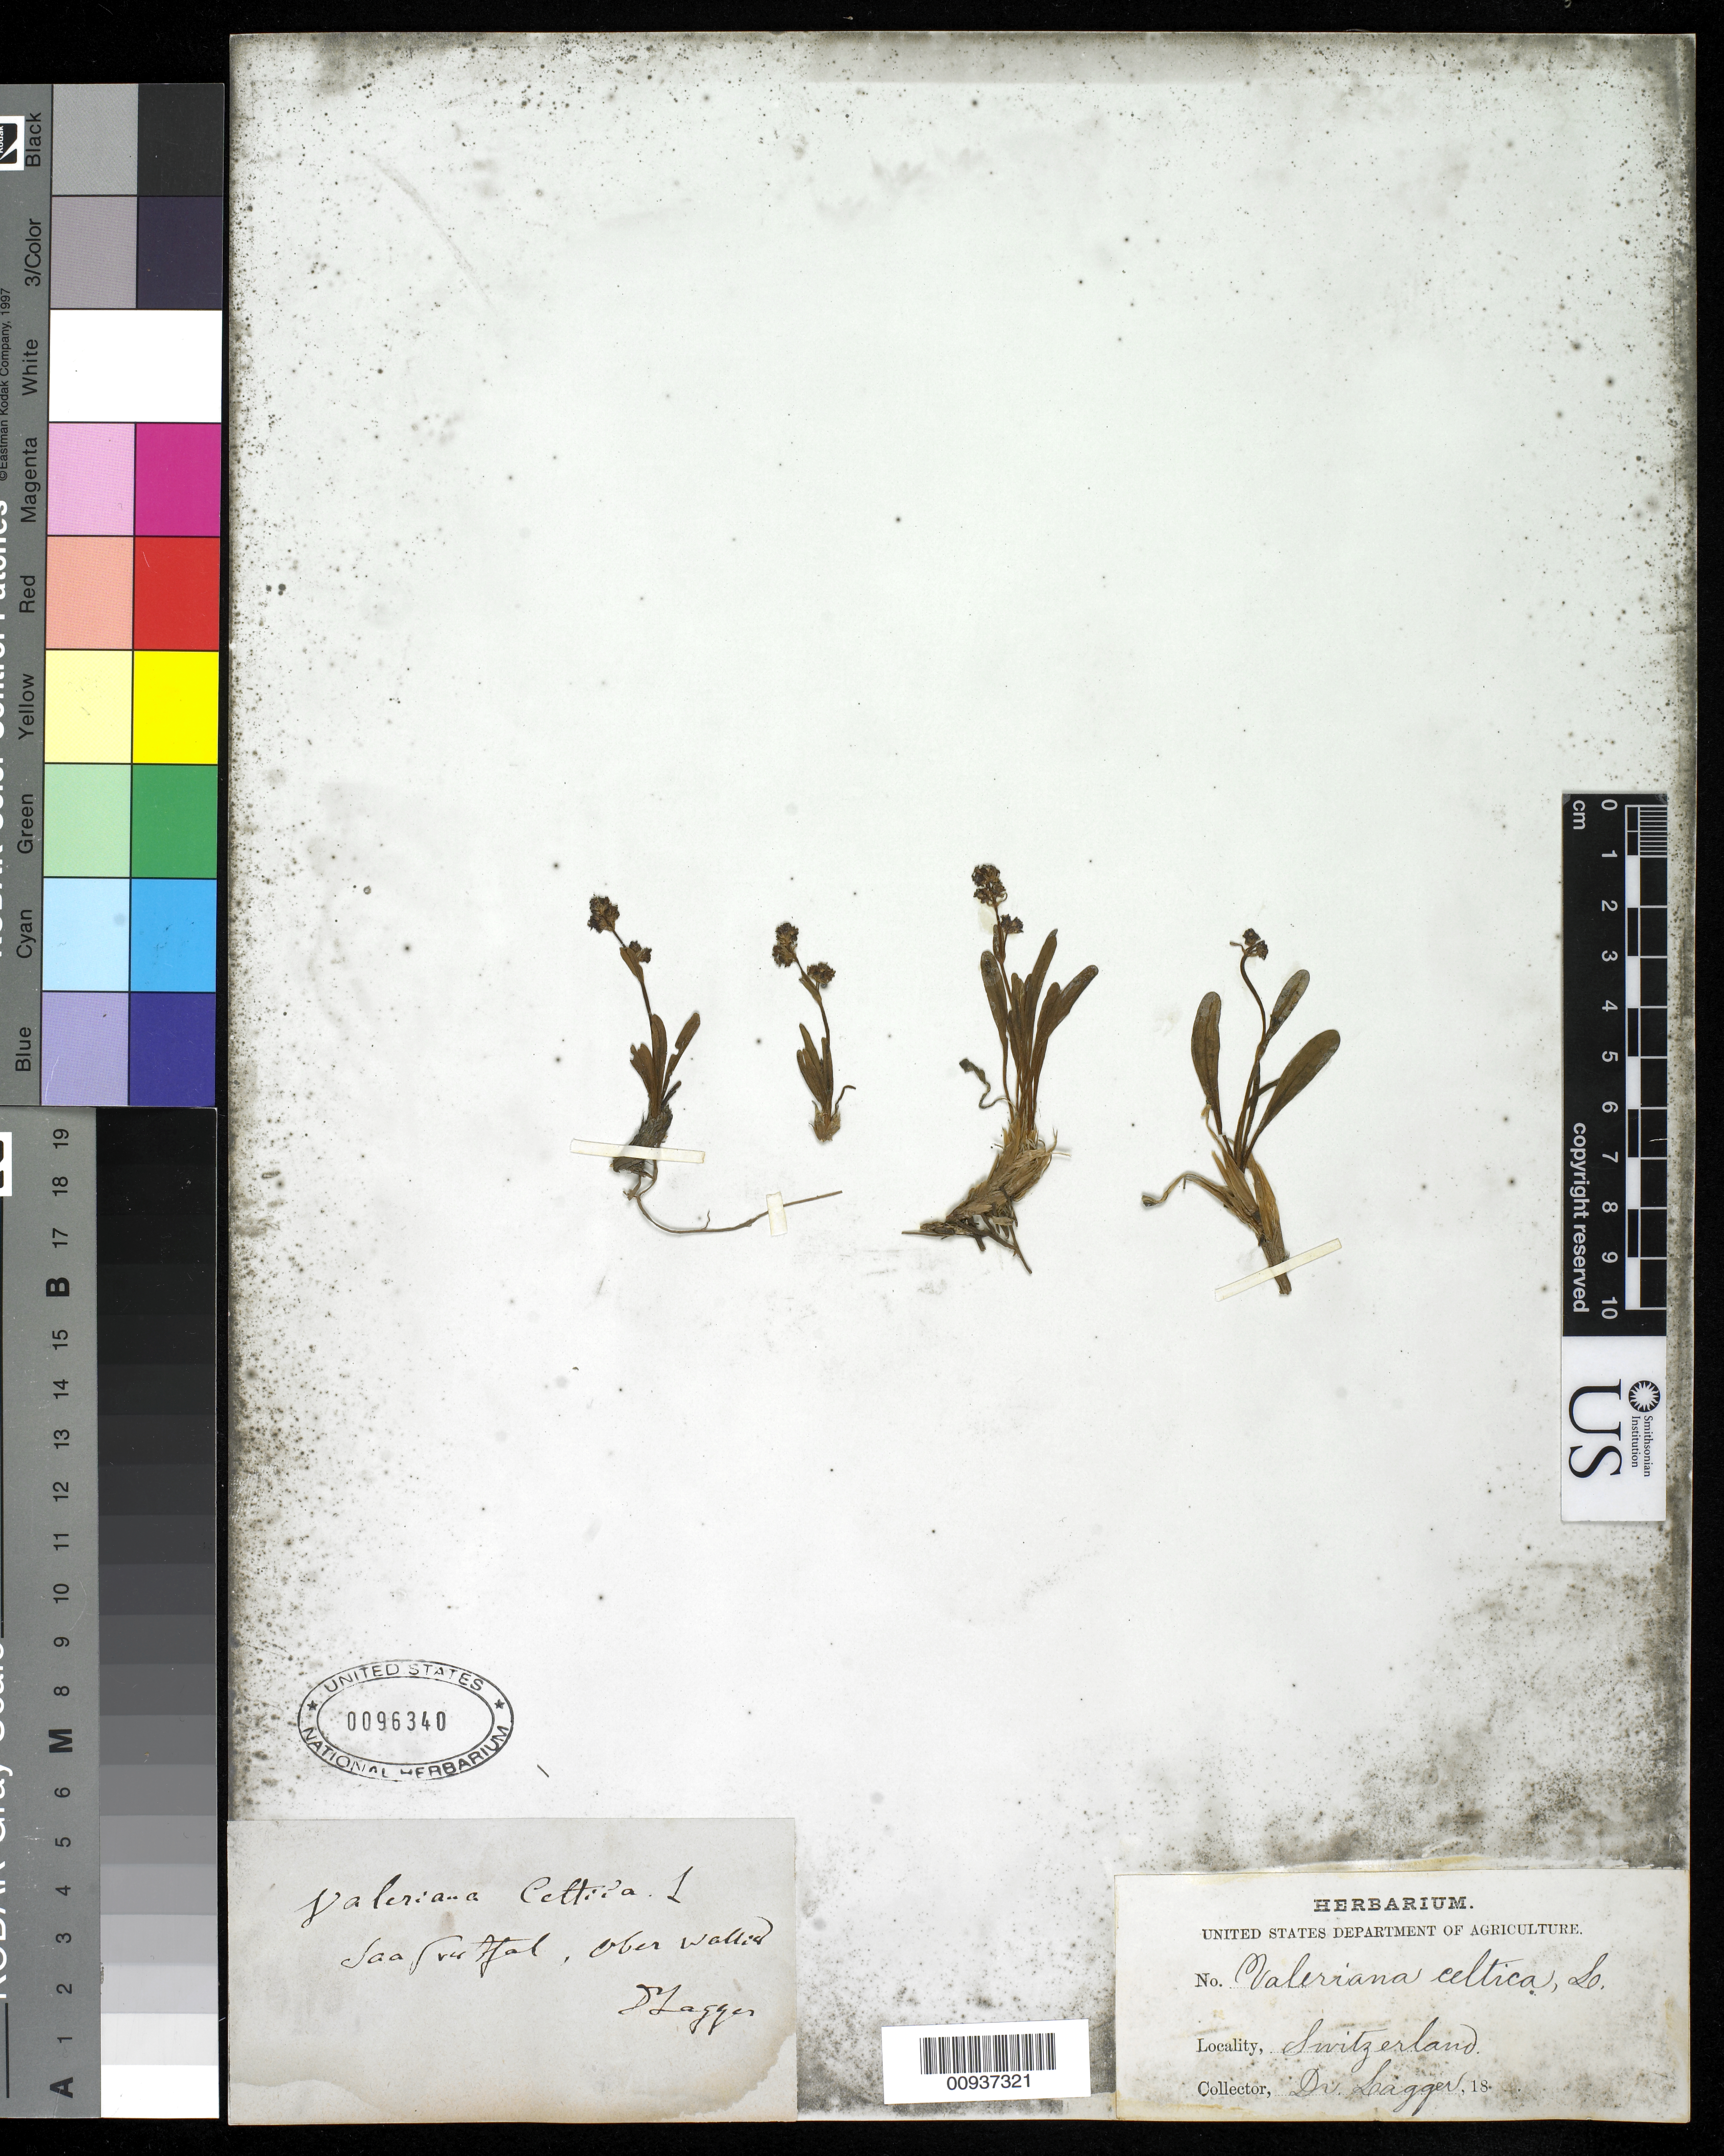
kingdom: Plantae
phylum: Tracheophyta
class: Magnoliopsida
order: Dipsacales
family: Caprifoliaceae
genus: Valeriana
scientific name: Valeriana celtica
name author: L.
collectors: F. J. Lagger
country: Switzerland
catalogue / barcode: US 96340